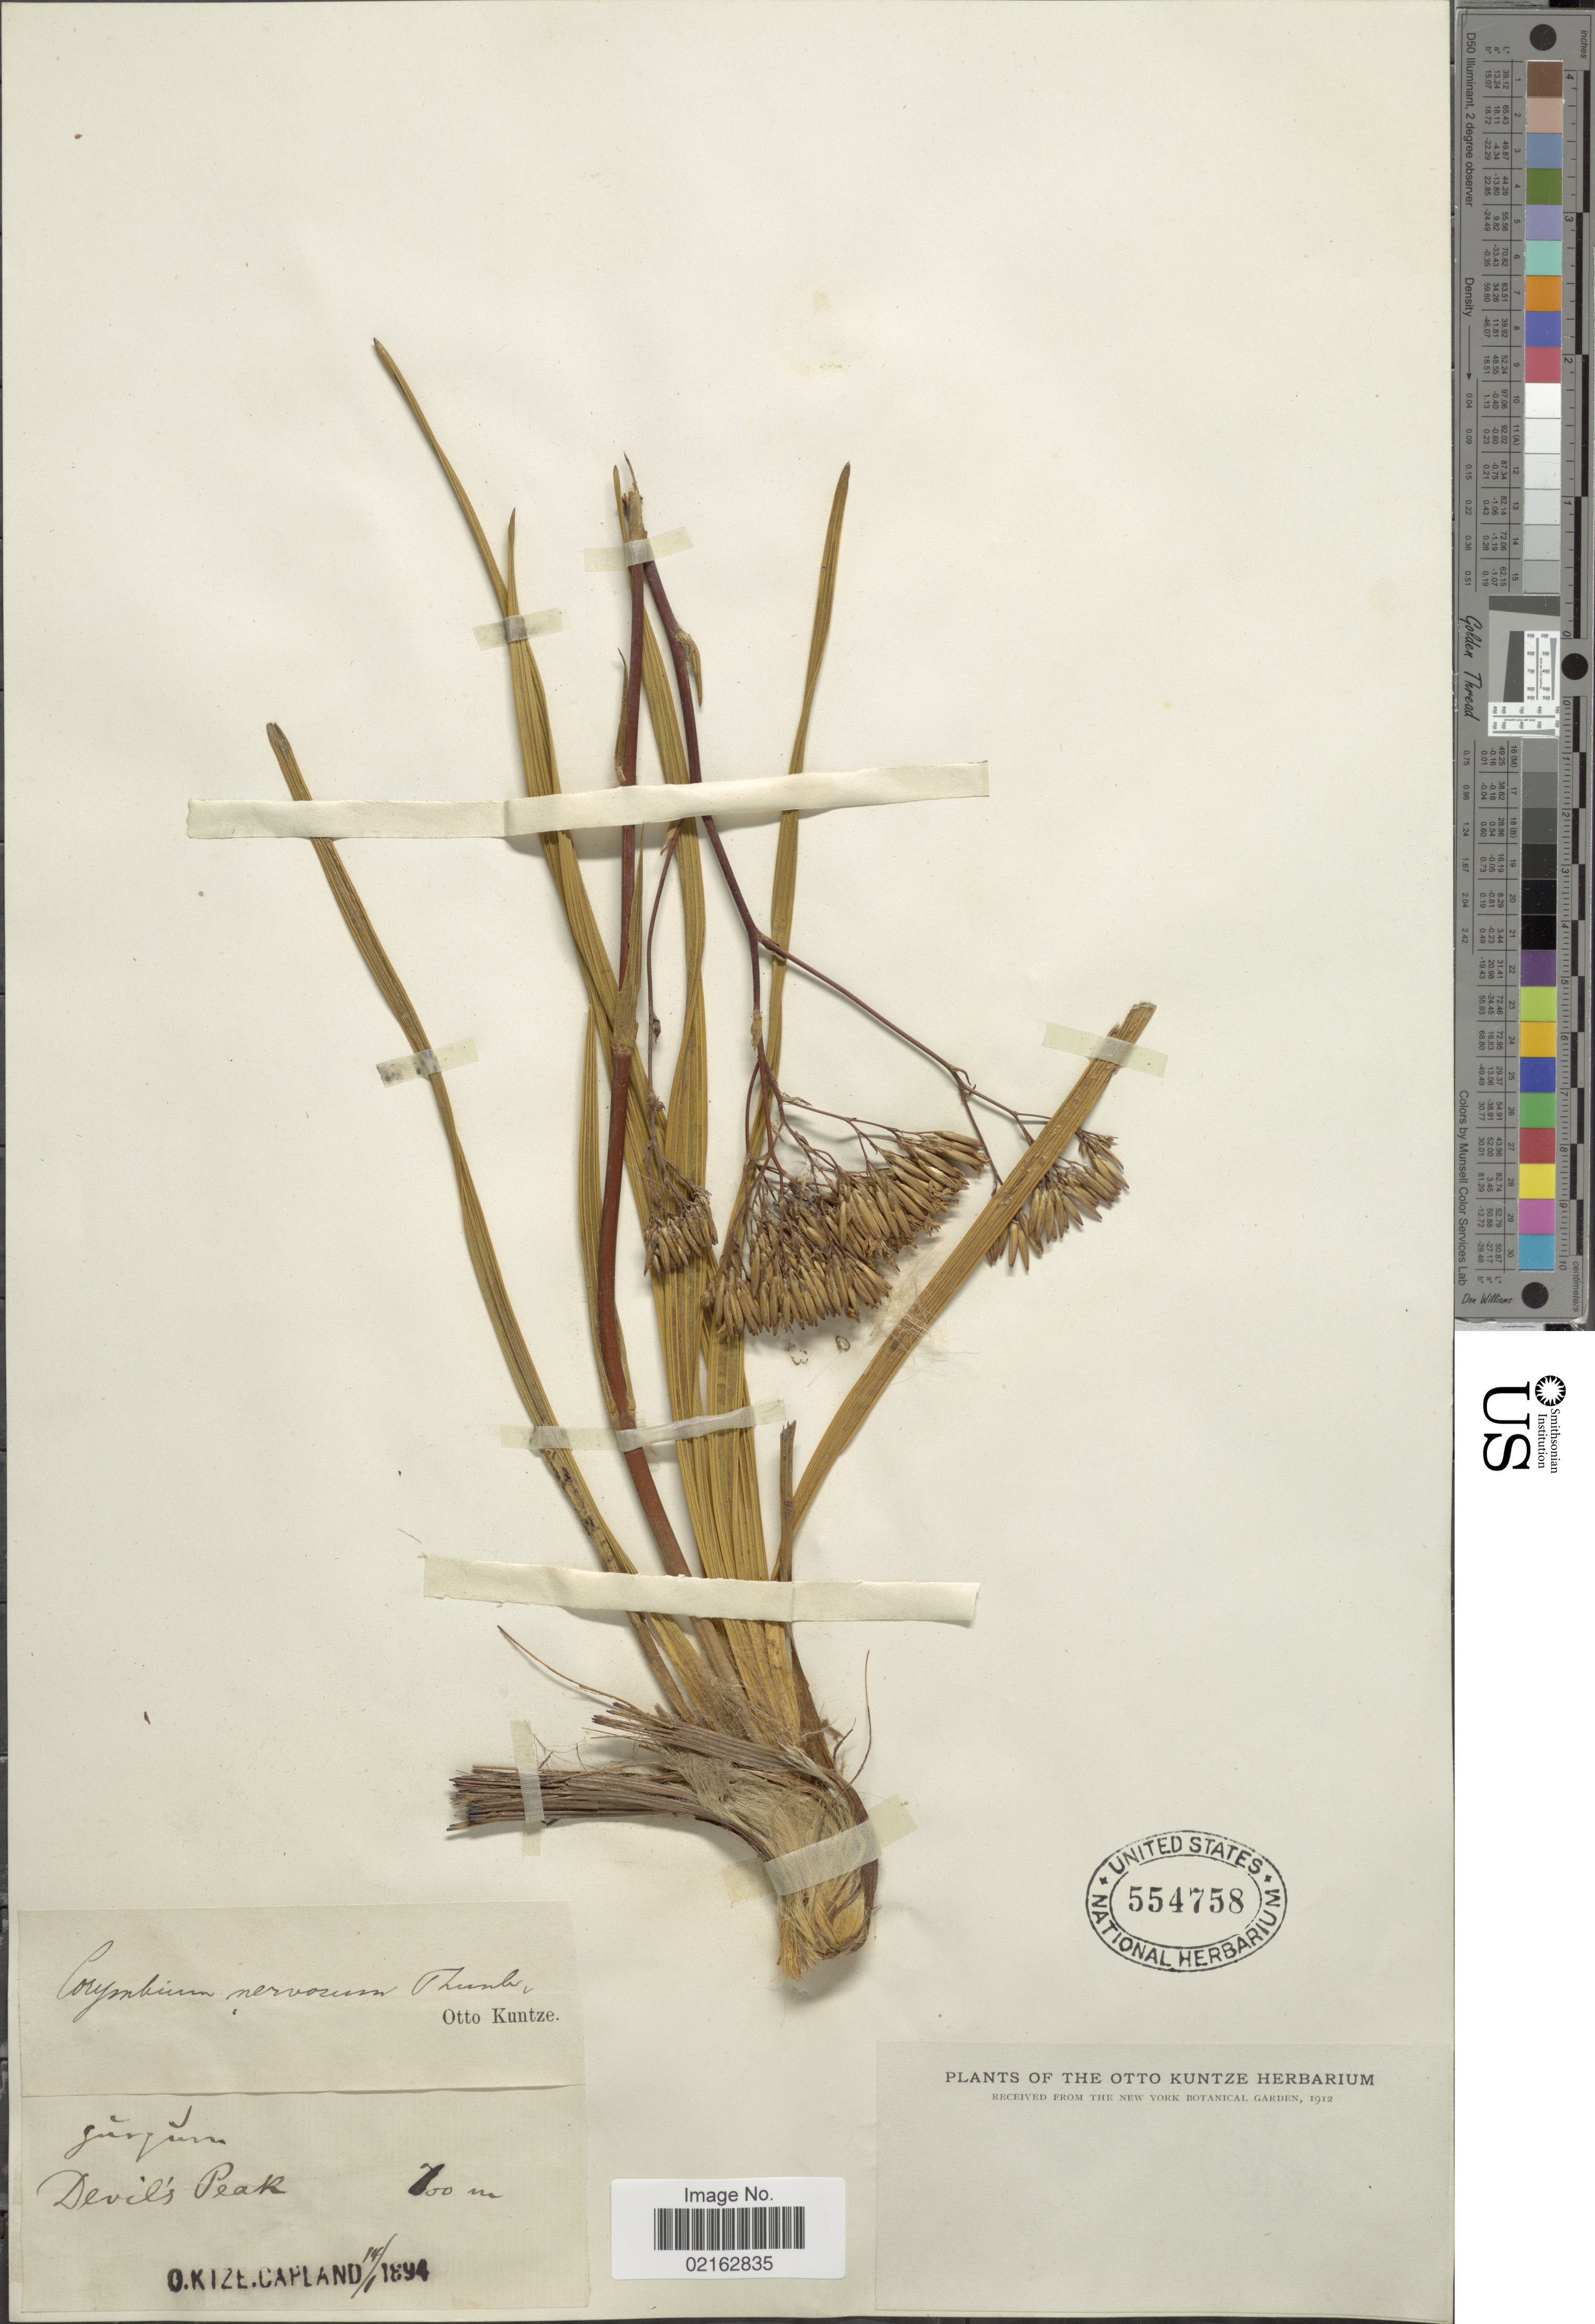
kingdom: Plantae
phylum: Tracheophyta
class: Magnoliopsida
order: Asterales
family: Asteraceae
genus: Corymbium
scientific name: Corymbium glabrum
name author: L.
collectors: C.E.O. Kuntze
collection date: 1894-01-14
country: South Africa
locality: Devil's Peak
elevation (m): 700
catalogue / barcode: US 554758